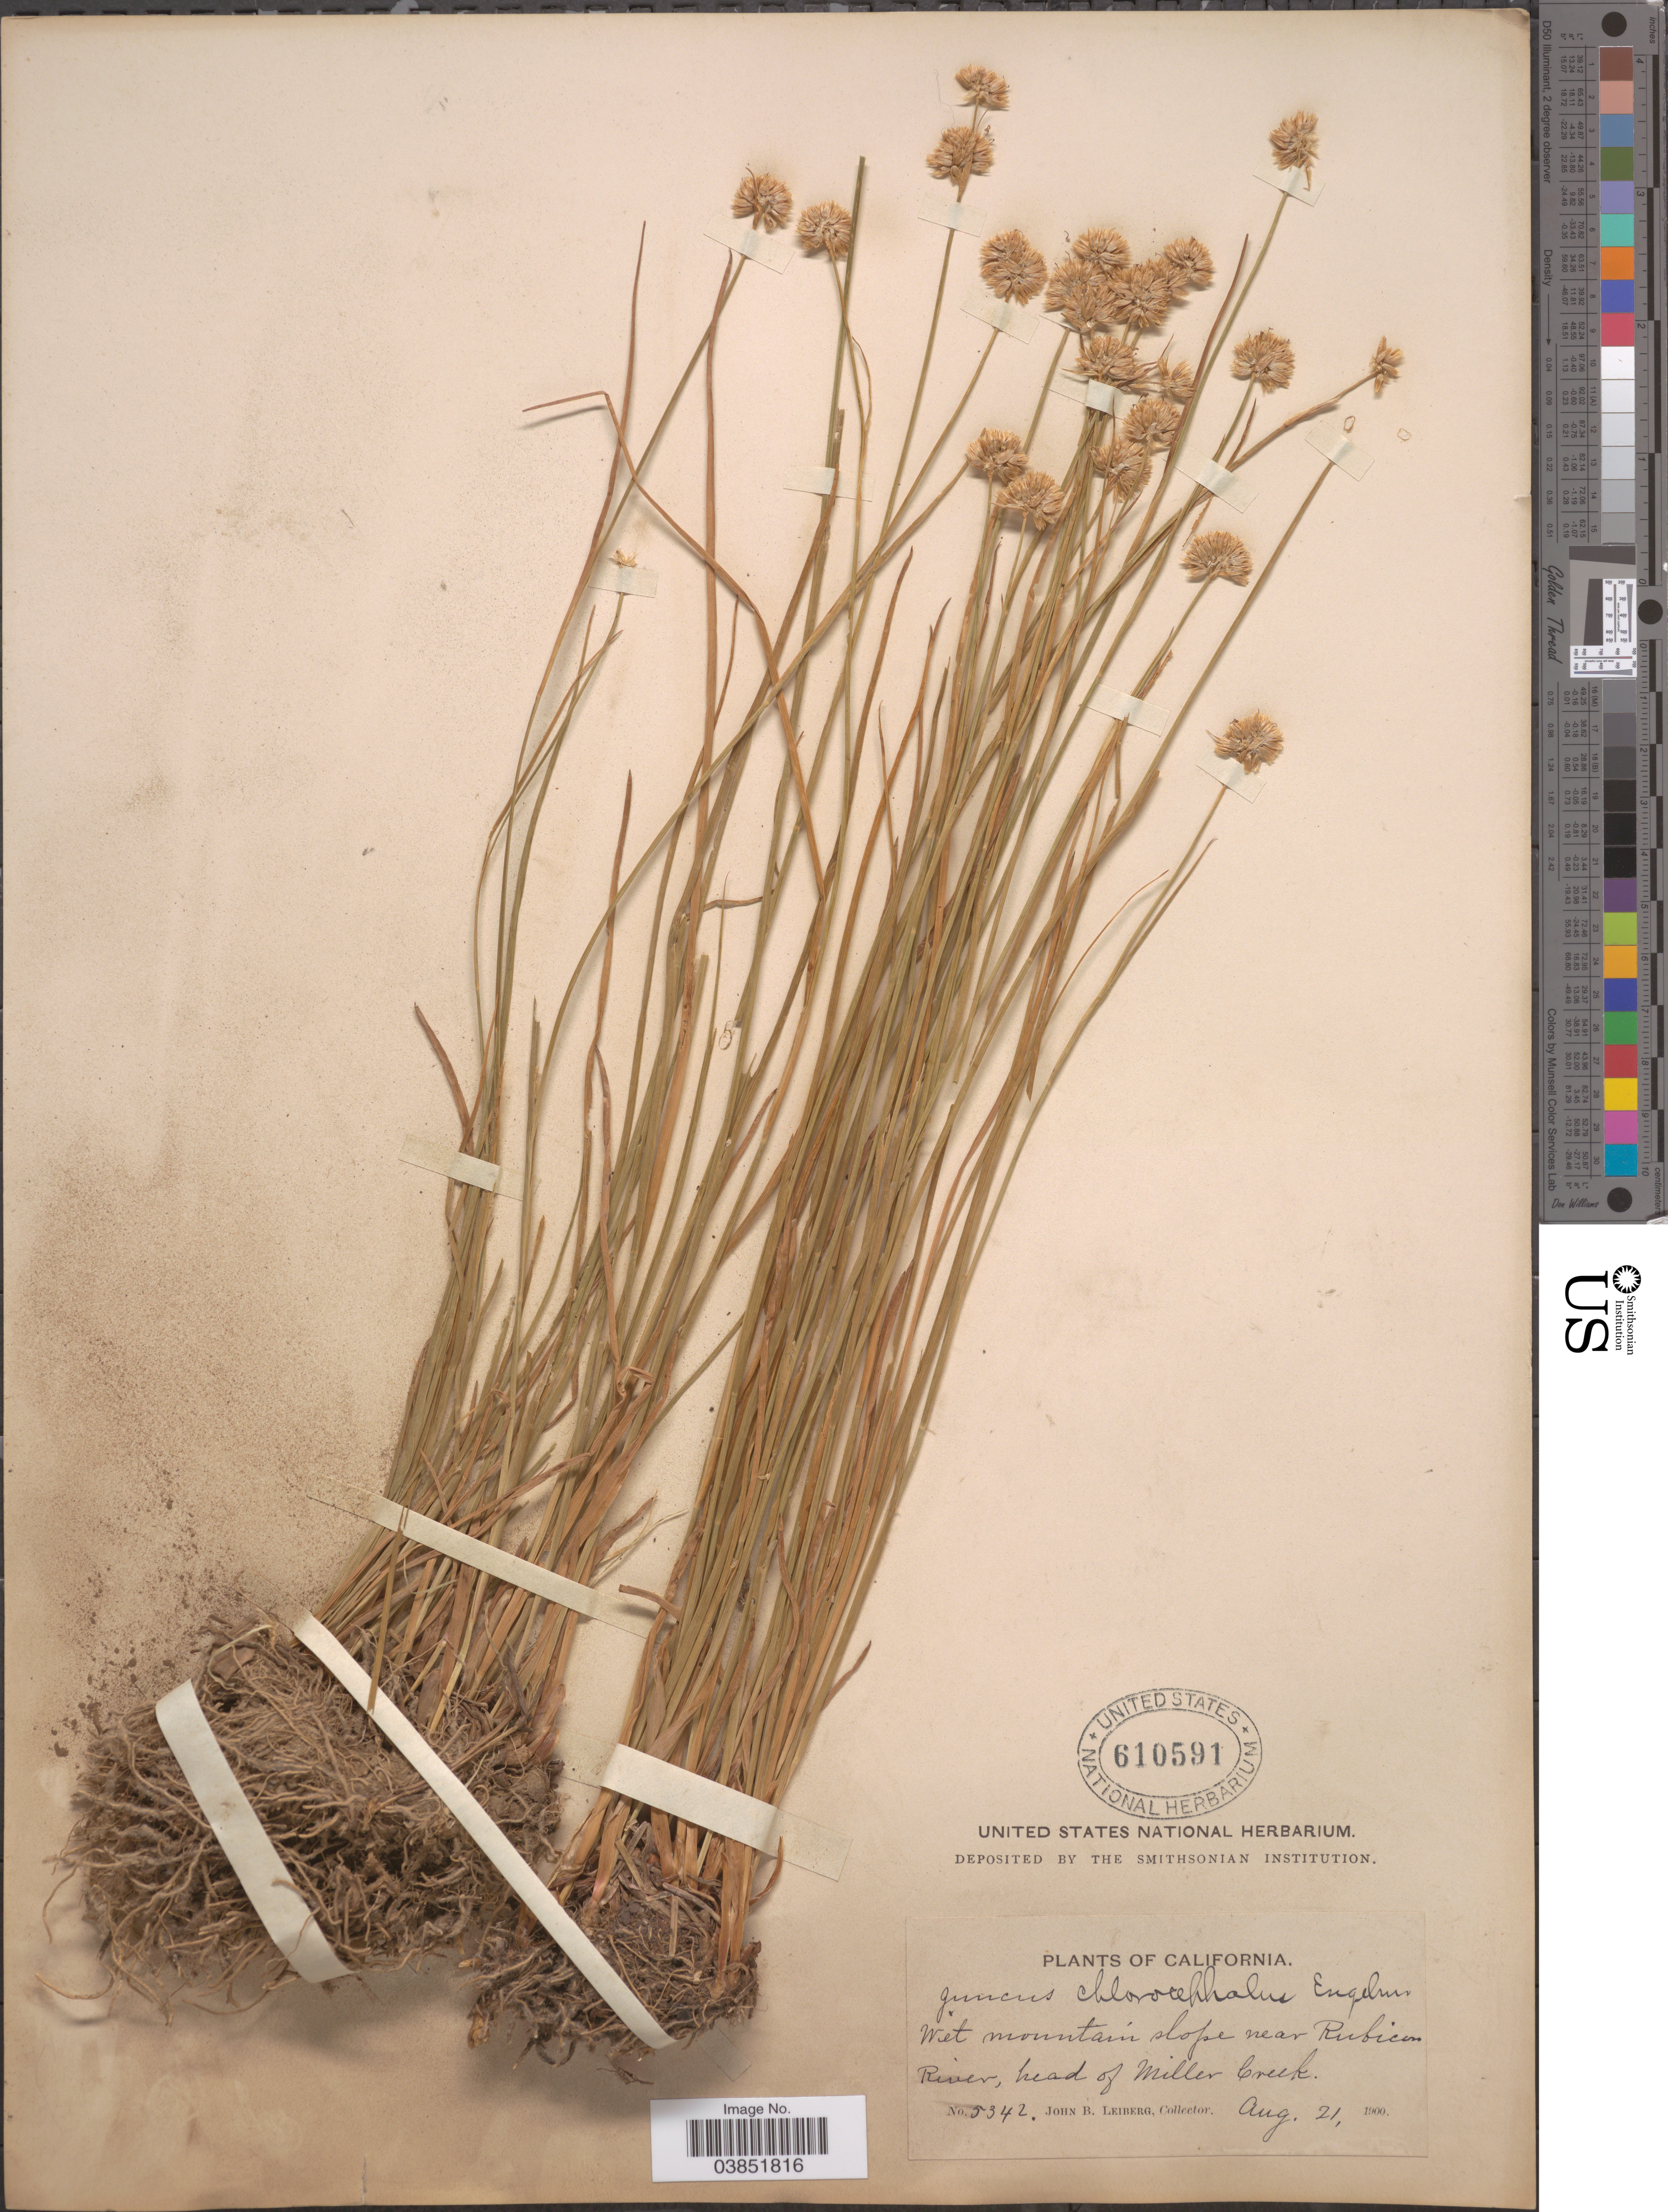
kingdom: Plantae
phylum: Tracheophyta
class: Liliopsida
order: Poales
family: Juncaceae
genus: Juncus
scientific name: Juncus chlorocephalus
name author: Engelm.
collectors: J. B. Leiberg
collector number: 5342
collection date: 1900-08-21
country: United States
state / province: California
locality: Wet mountain slope near Rubicon River, head of Miller Creek.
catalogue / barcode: US 610591